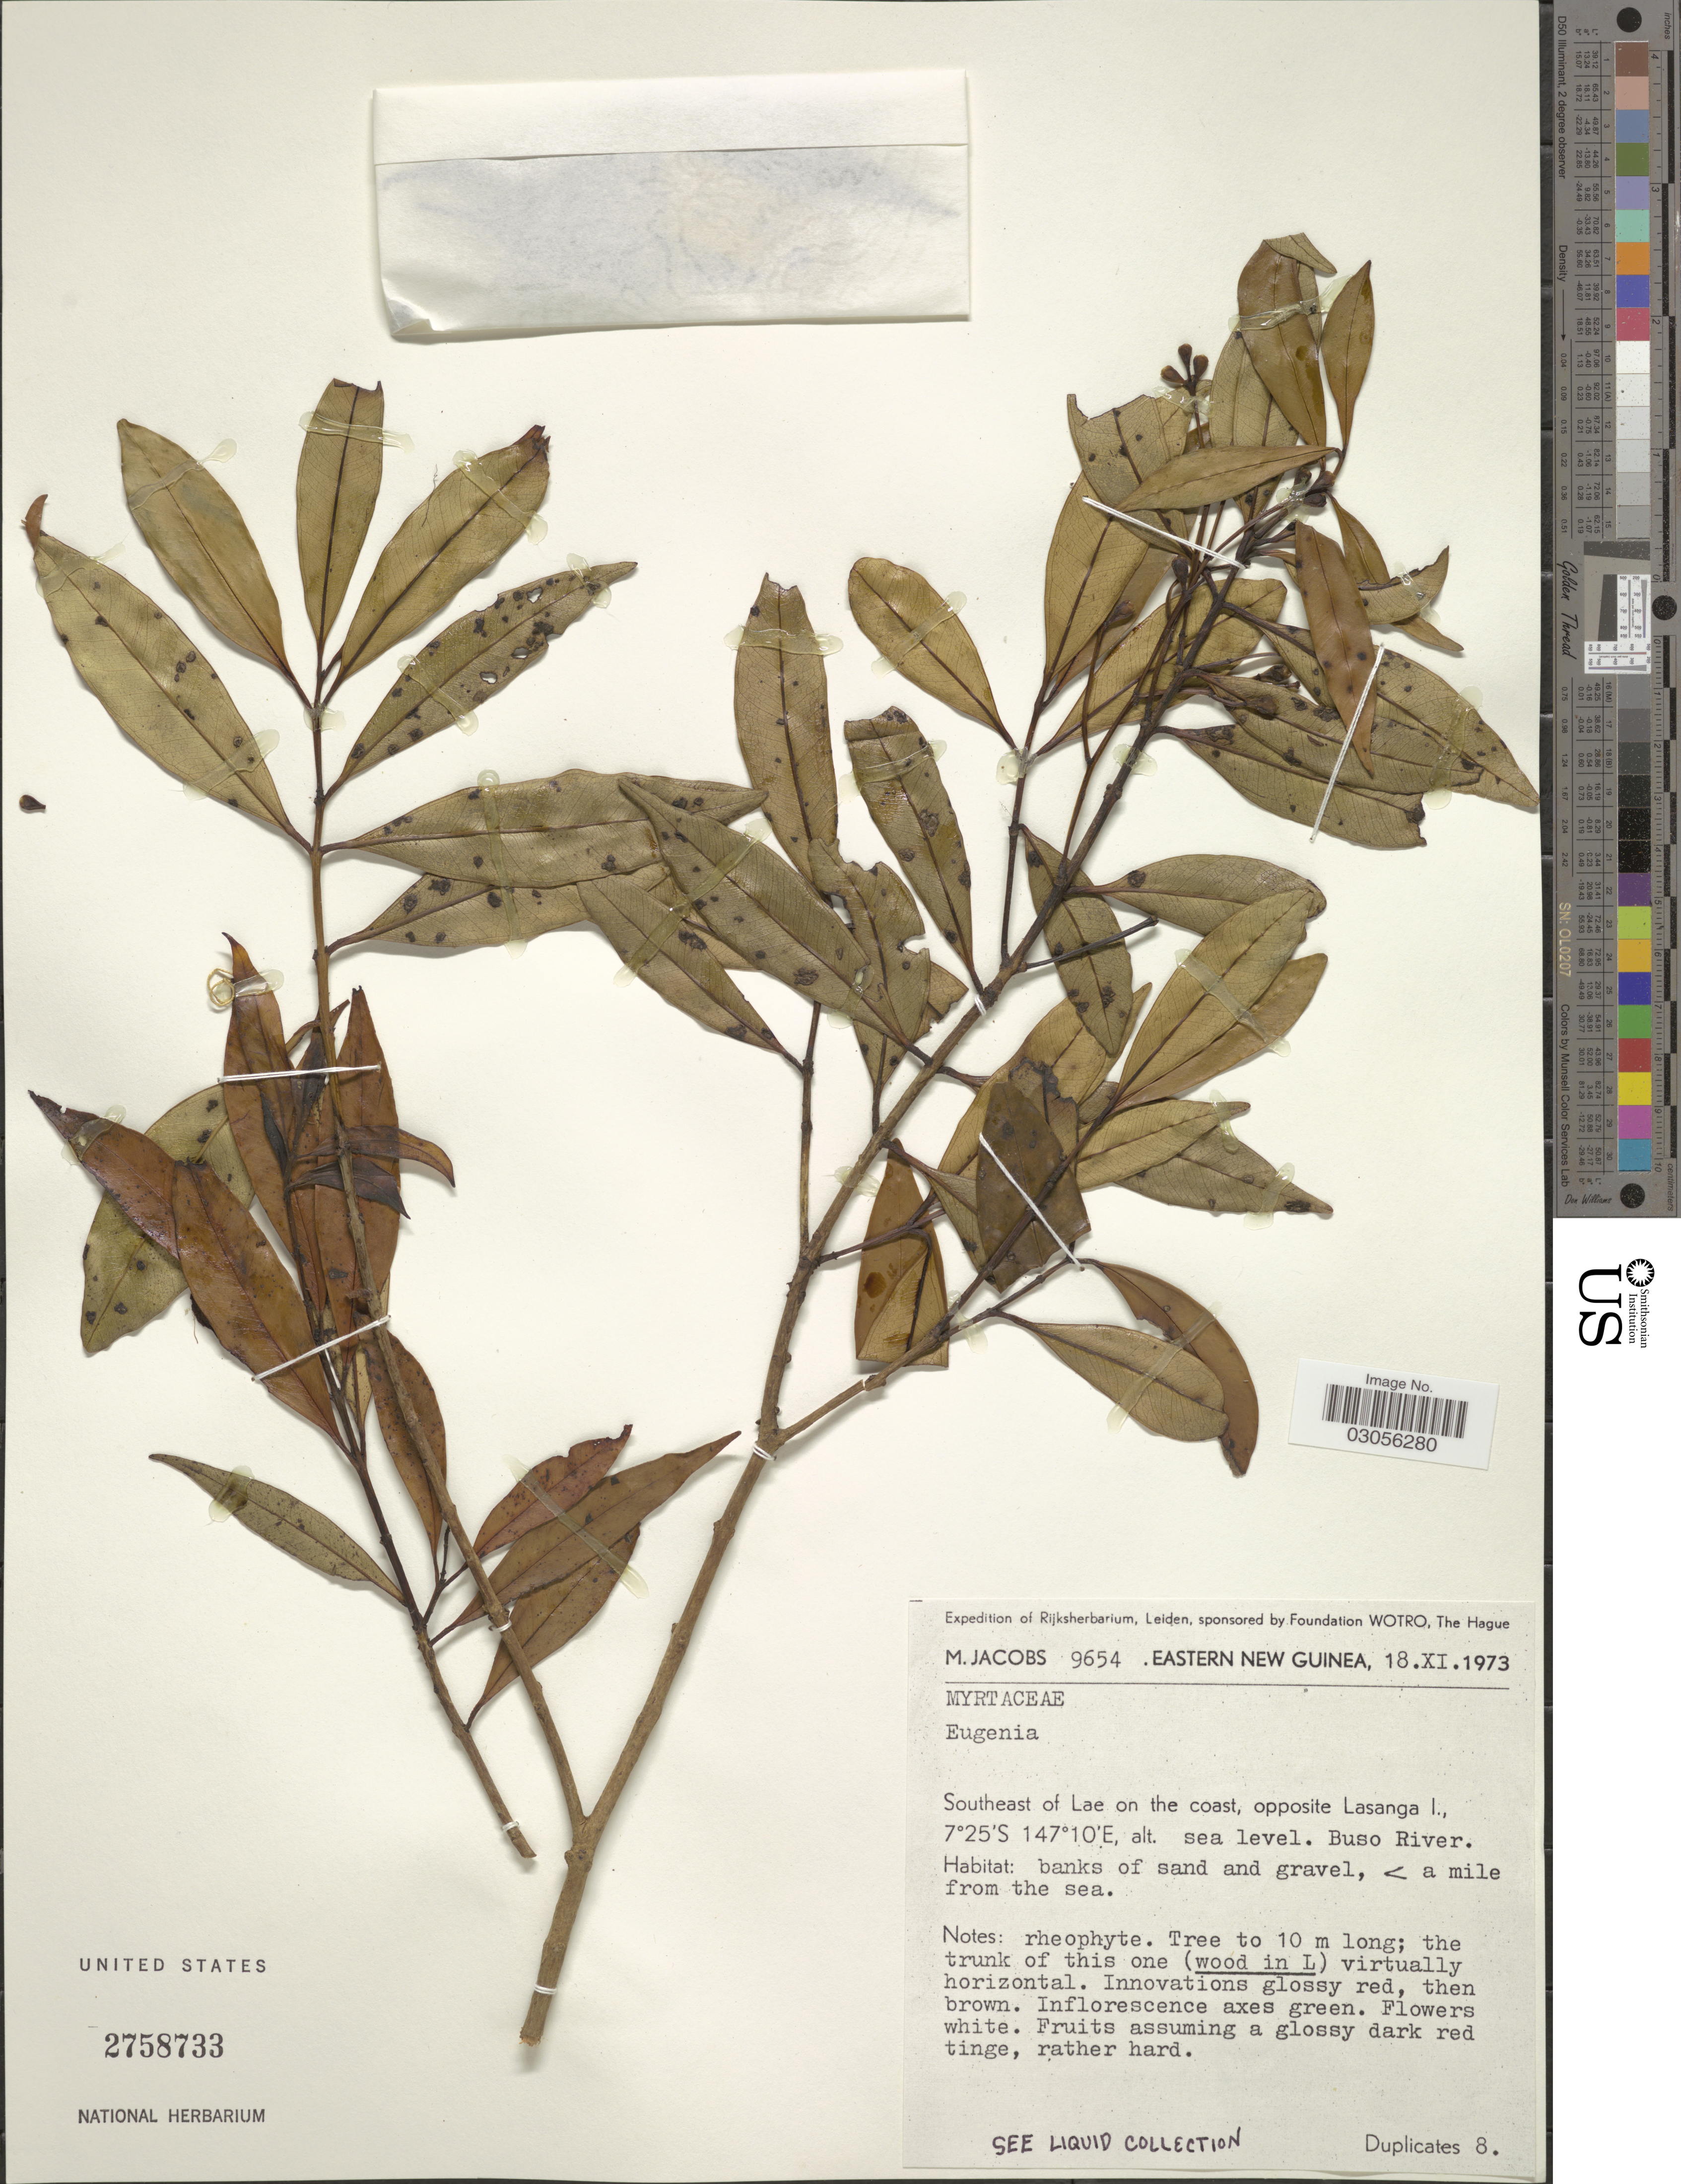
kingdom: Plantae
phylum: Tracheophyta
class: Magnoliopsida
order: Myrtales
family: Myrtaceae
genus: Syzygium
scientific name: Syzygium xylopiaceum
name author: (Diels) Merr. & L.M. Perry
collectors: M. Jacobs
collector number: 9654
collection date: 1973-11-18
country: Papua New Guinea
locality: Eastern New Guinea. Southeast of Lae on the coast, opposite Lasanga I., Buso River.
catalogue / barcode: US 2758733